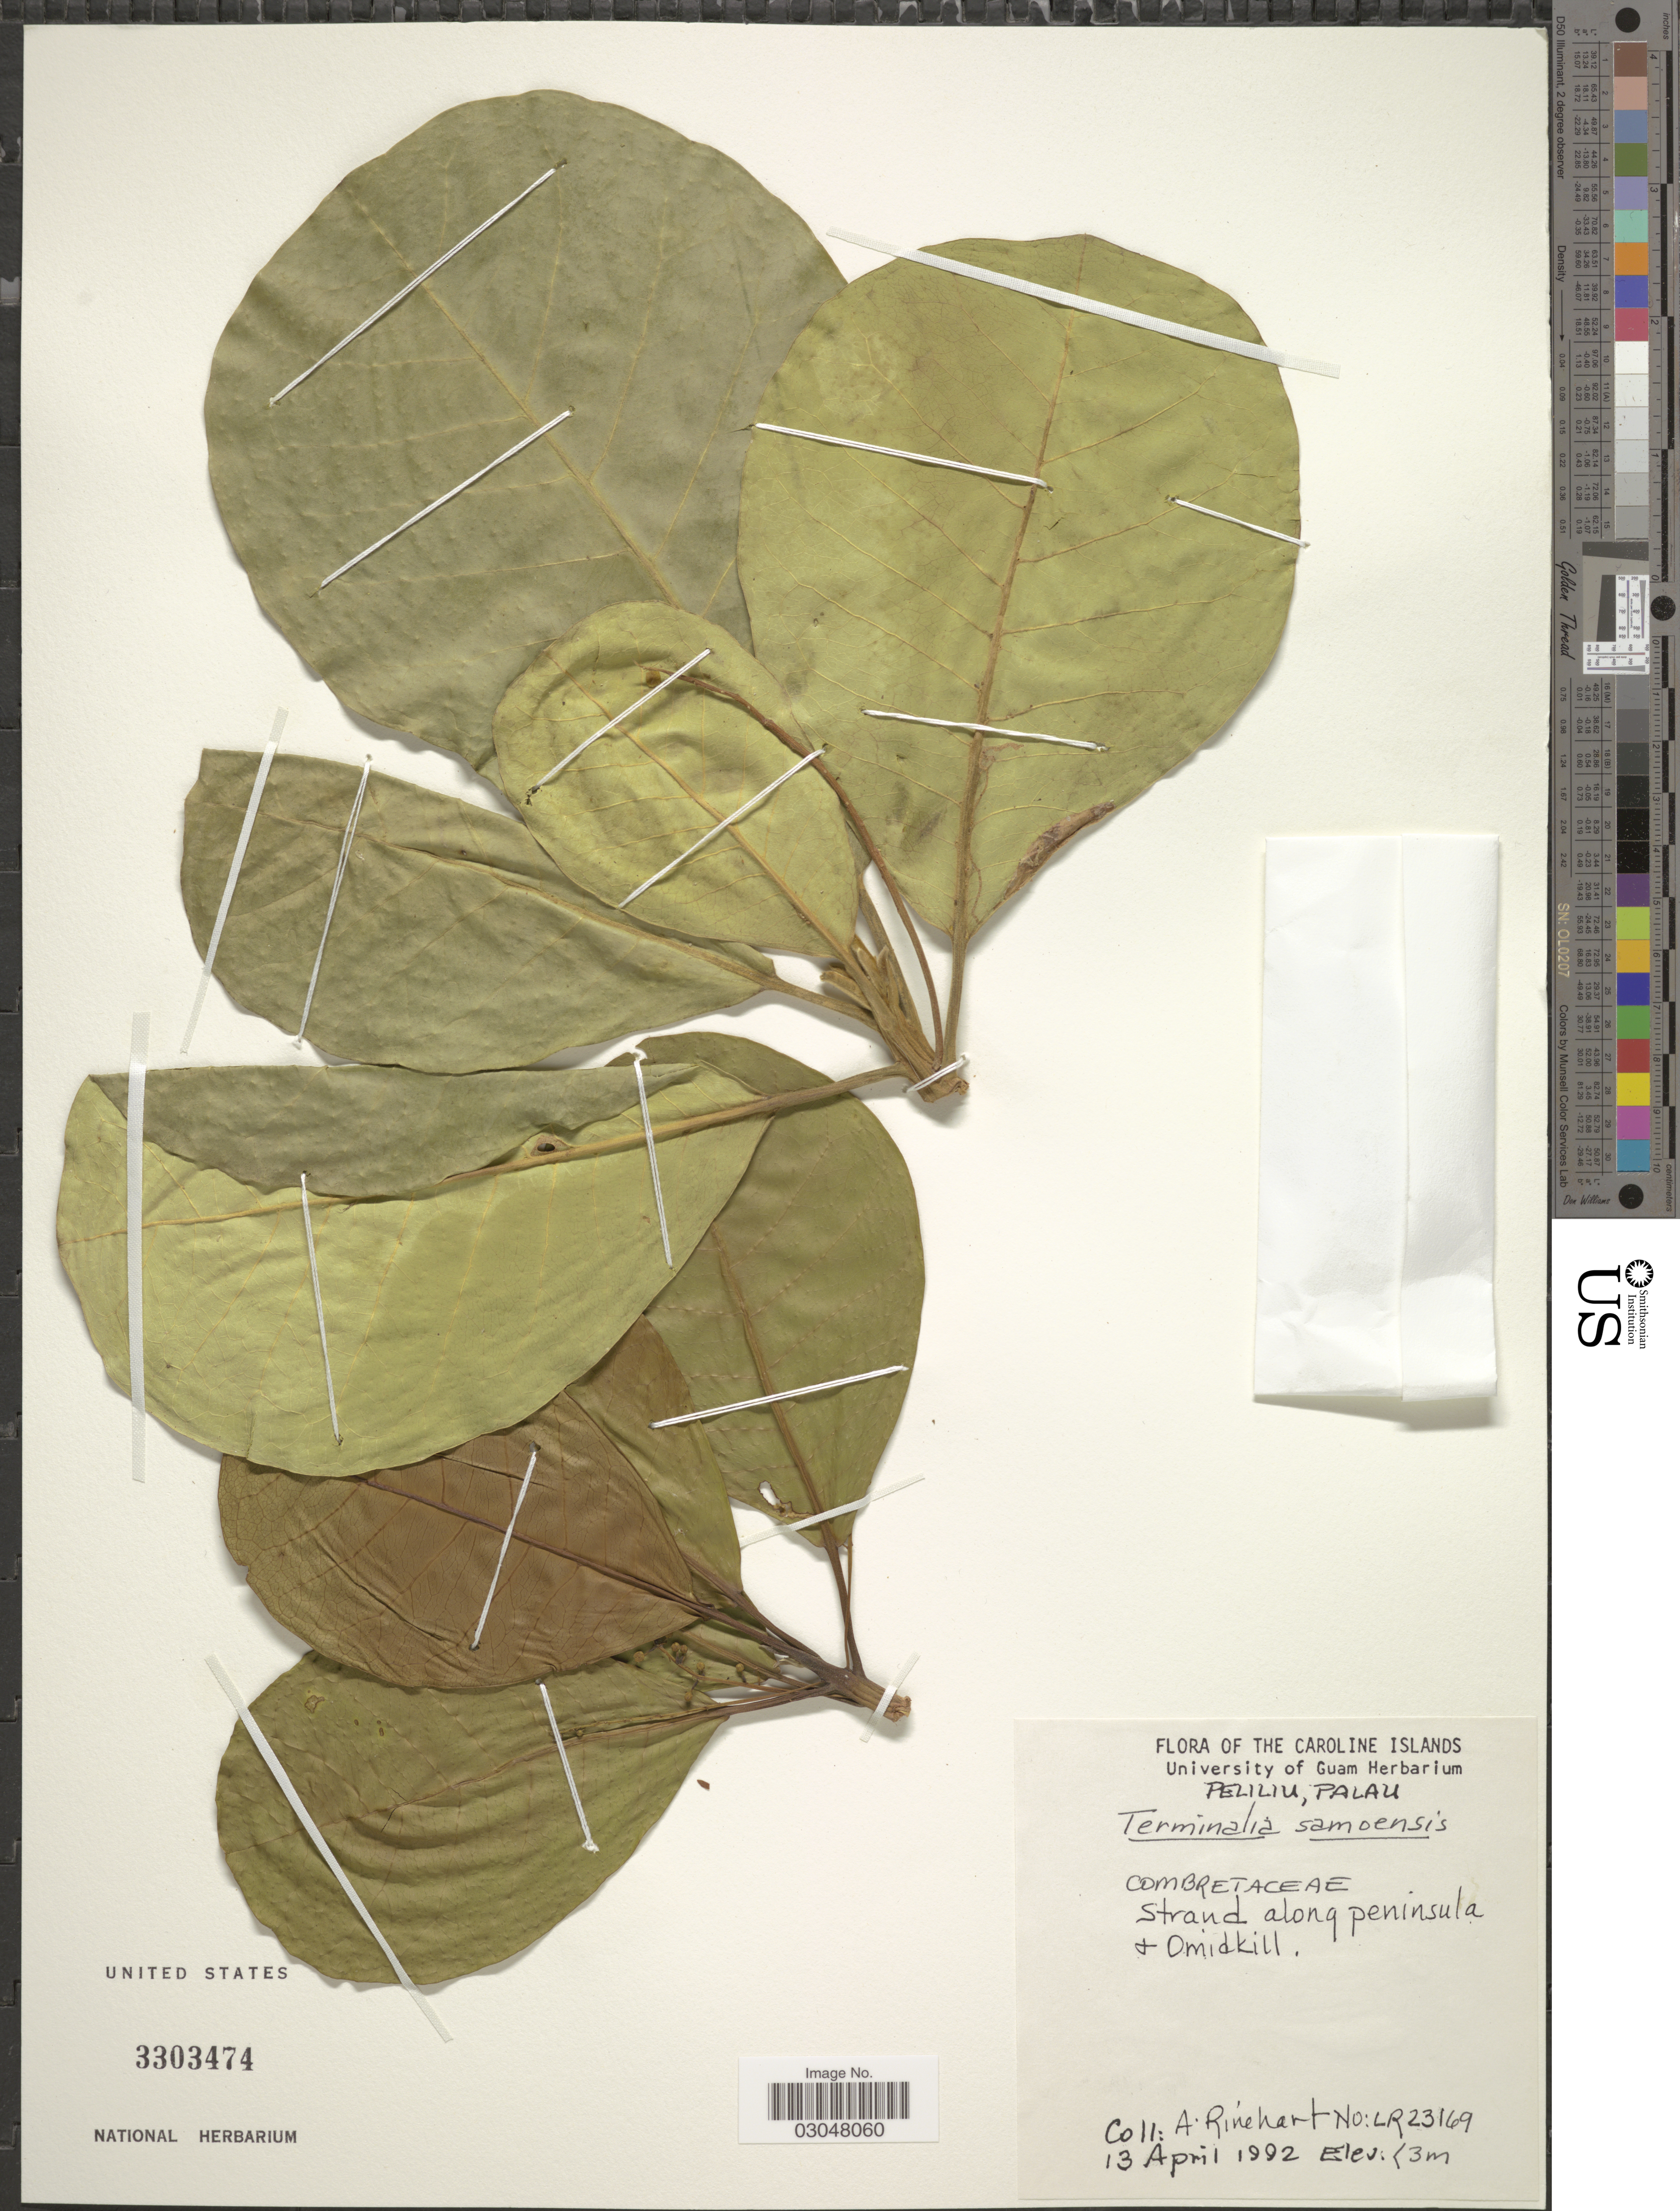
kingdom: Plantae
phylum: Tracheophyta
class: Magnoliopsida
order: Myrtales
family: Combretaceae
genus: Terminalia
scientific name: Terminalia samoensis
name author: Rech.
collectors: A. Rinehart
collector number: LR23169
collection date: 1992-04-13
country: Palau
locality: The Caroline Islands. Peliliu, Palau. Strand along peninsula & Omidkill.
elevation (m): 3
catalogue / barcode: US 3303474